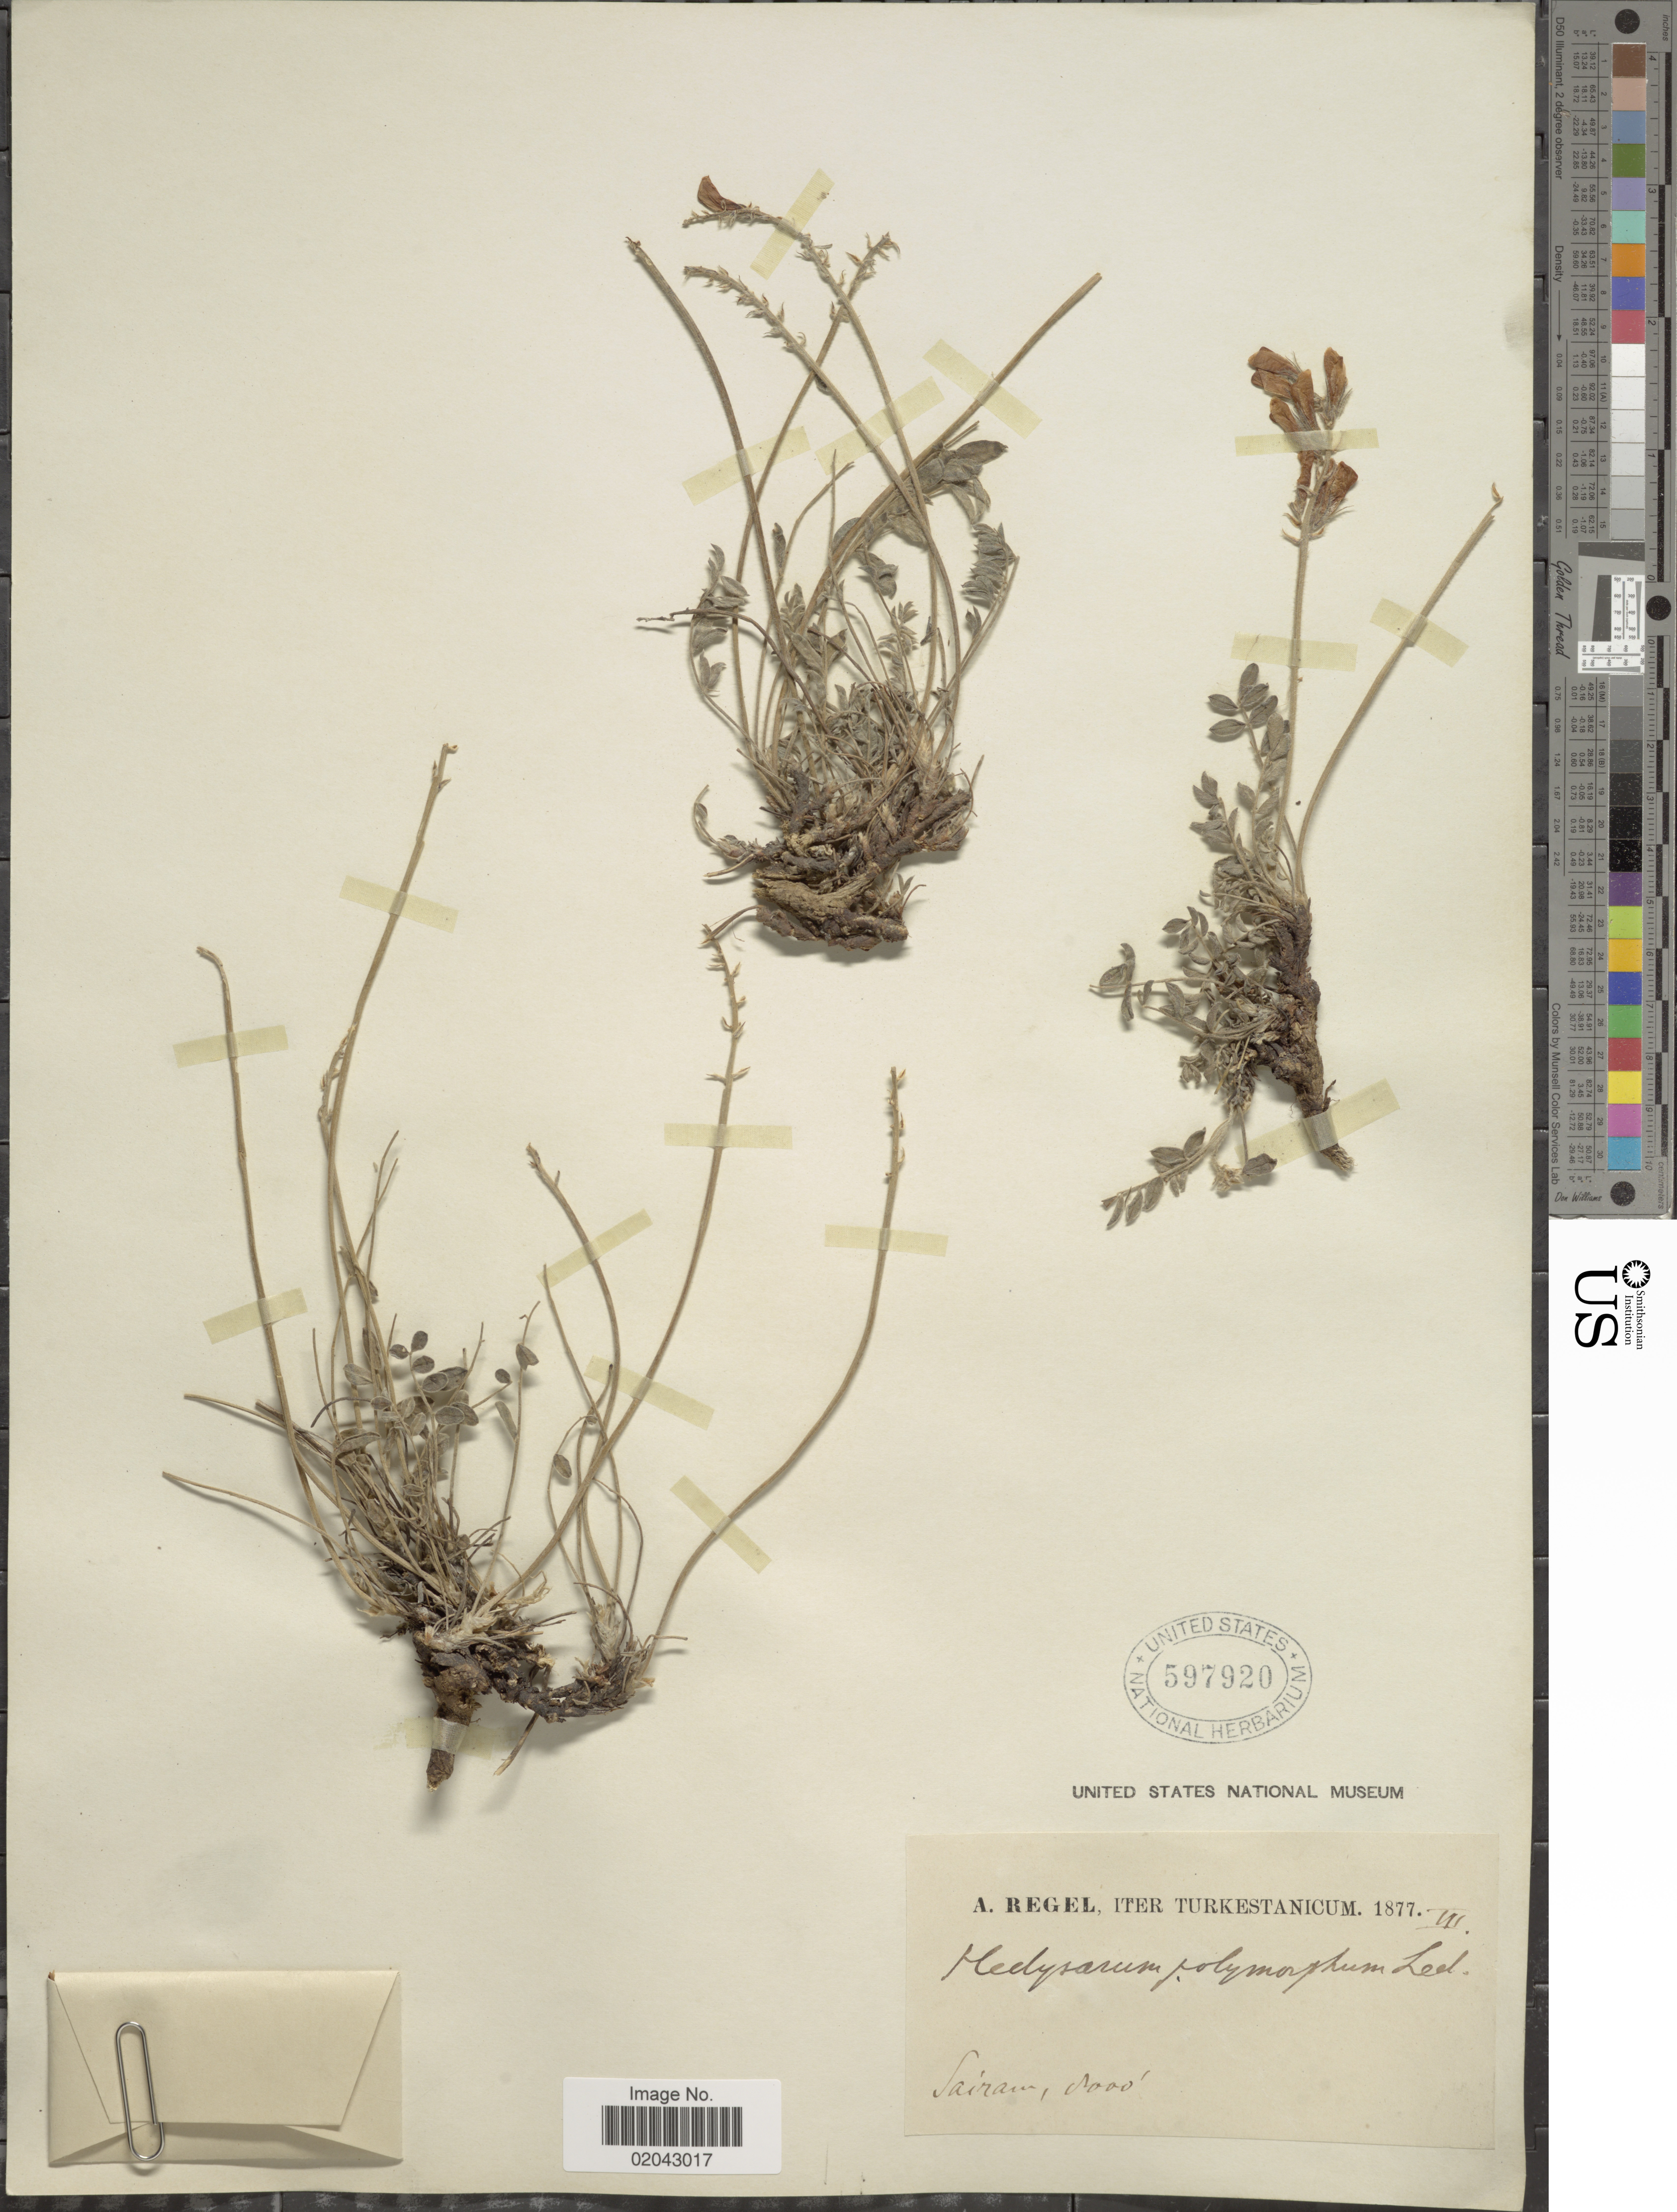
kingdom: Plantae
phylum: Tracheophyta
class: Magnoliopsida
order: Fabales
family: Fabaceae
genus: Hedysarum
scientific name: Hedysarum polymorphum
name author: Ledeb.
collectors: A. Regel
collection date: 1877-07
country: Kazakhstan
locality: Iter Turkestanicum. Sairam.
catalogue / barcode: US 597920